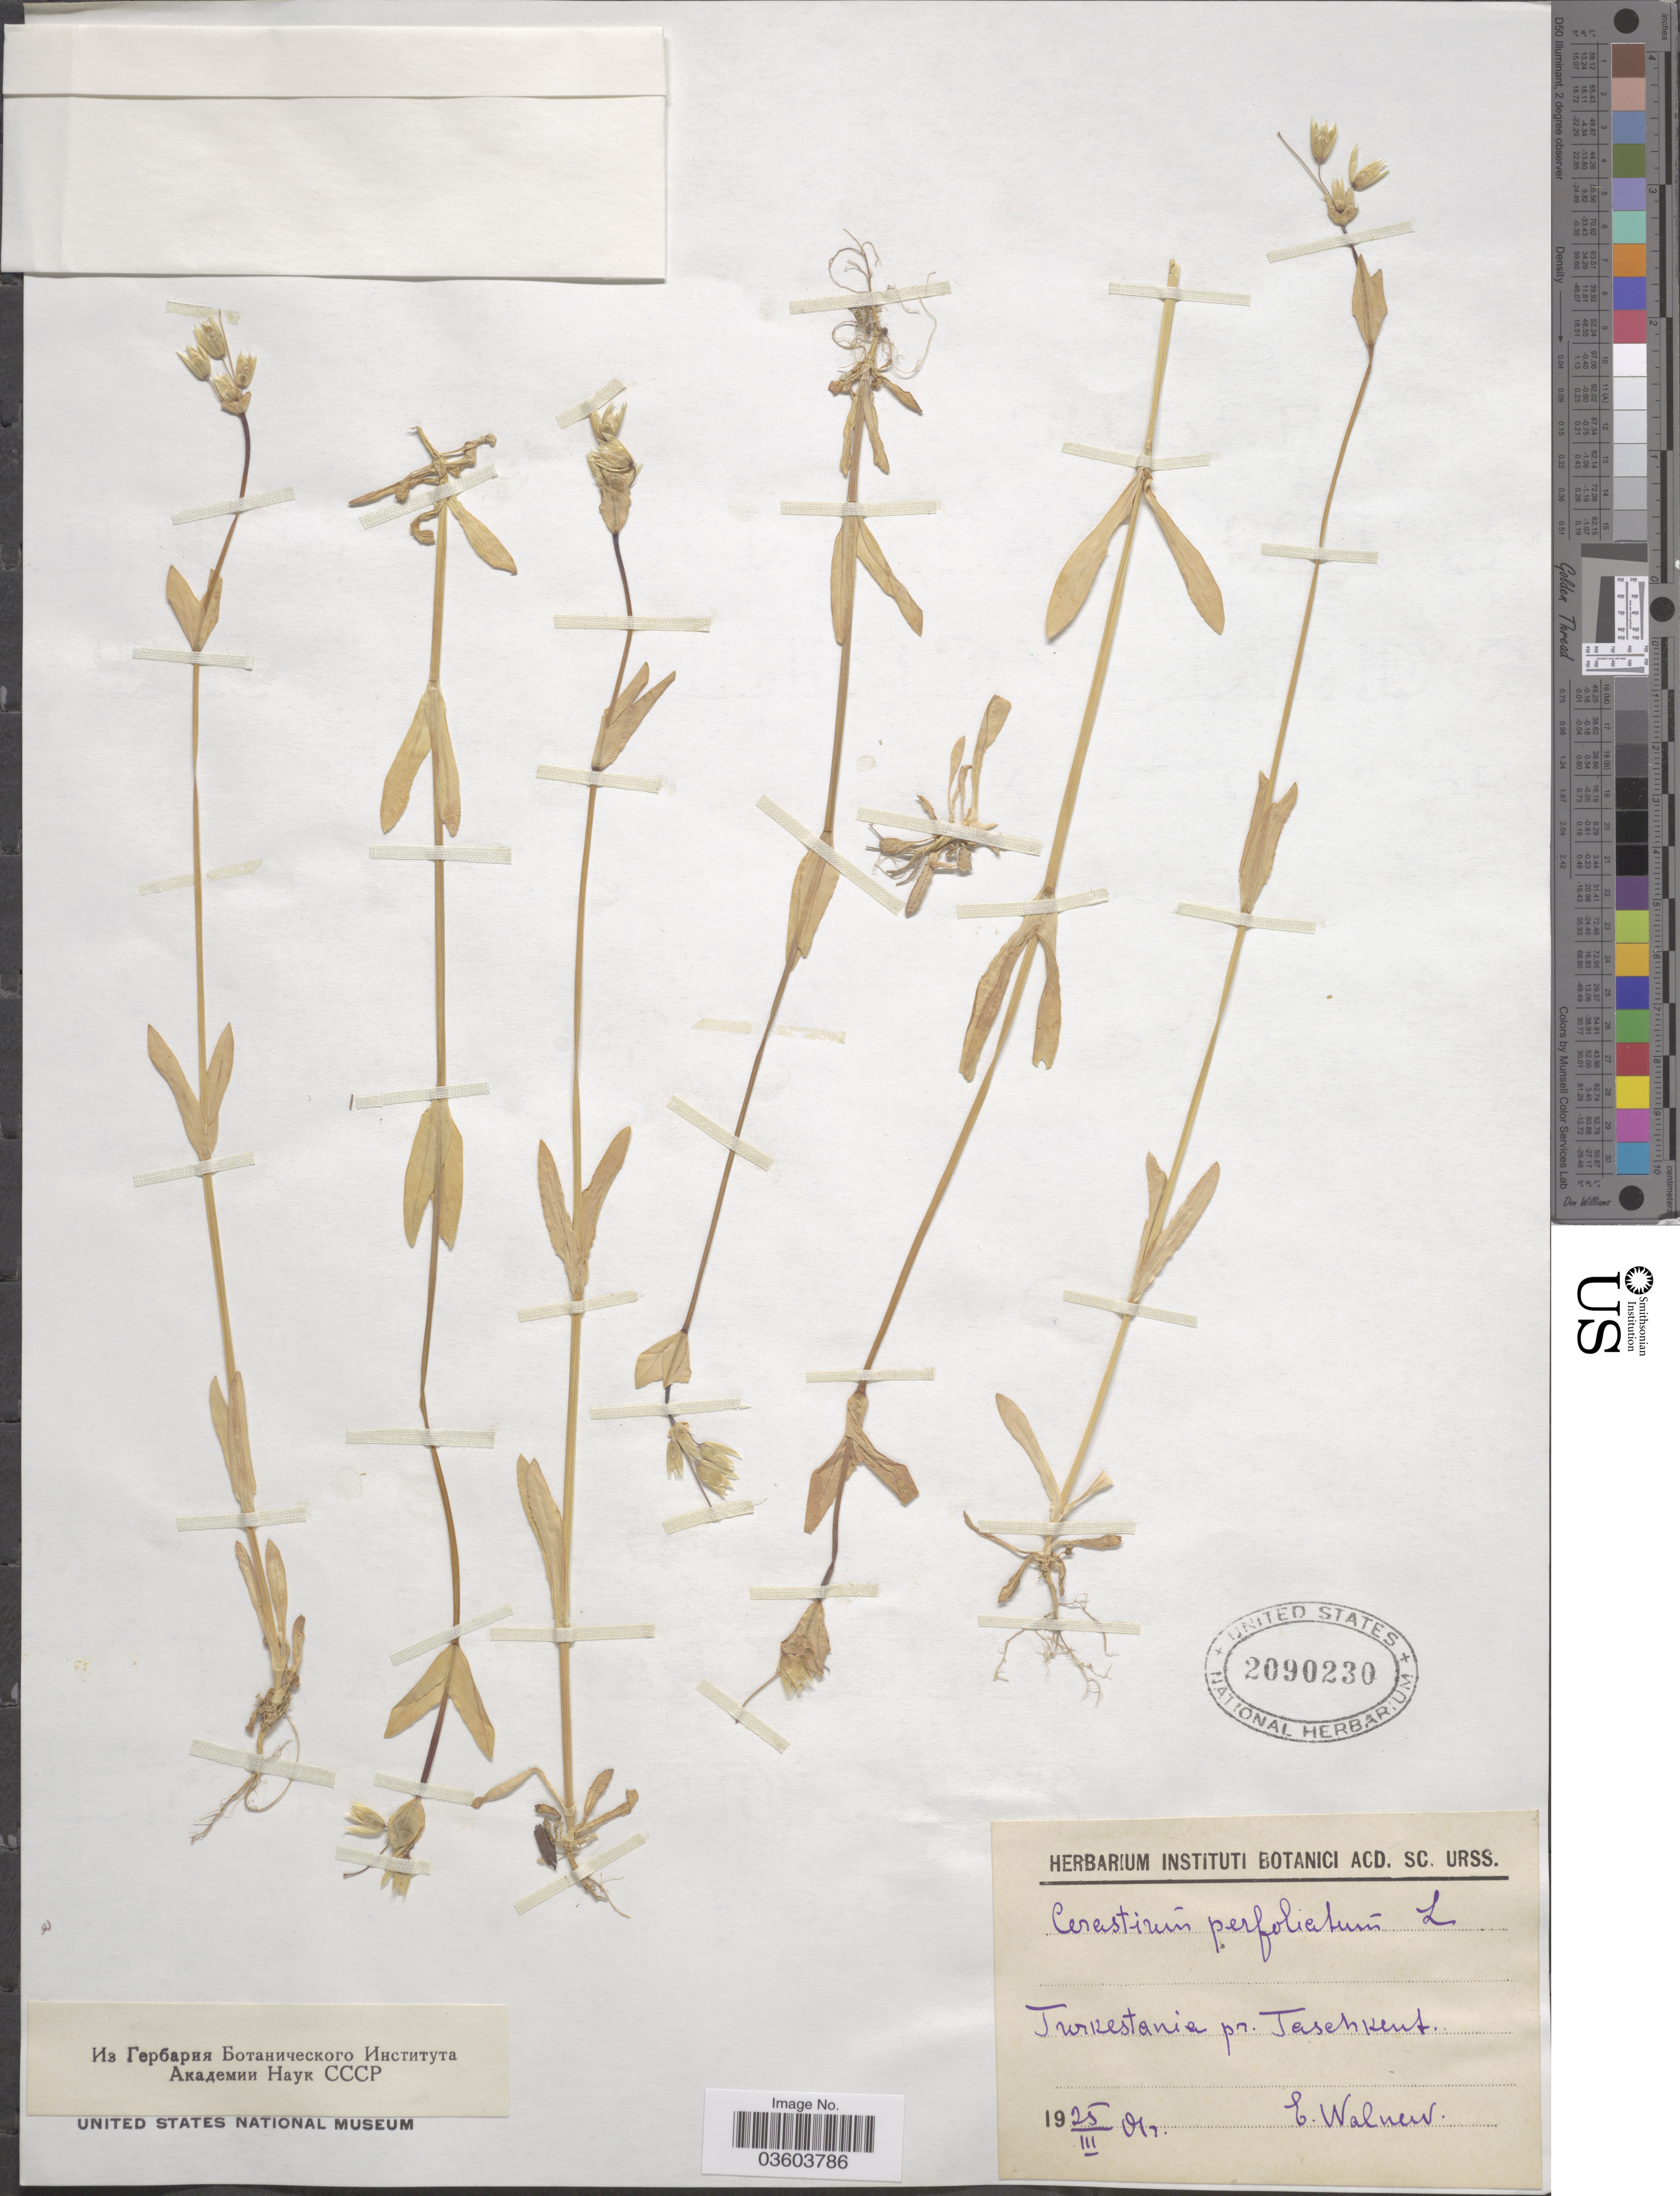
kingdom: Plantae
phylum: Tracheophyta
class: Magnoliopsida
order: Caryophyllales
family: Caryophyllaceae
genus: Cerastium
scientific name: Cerastium perfoliatum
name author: L.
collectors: E. Walner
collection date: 1901-03-25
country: Uzbekistan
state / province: Toshkent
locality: Turkestania pr. Taschkent.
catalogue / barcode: US 2090230